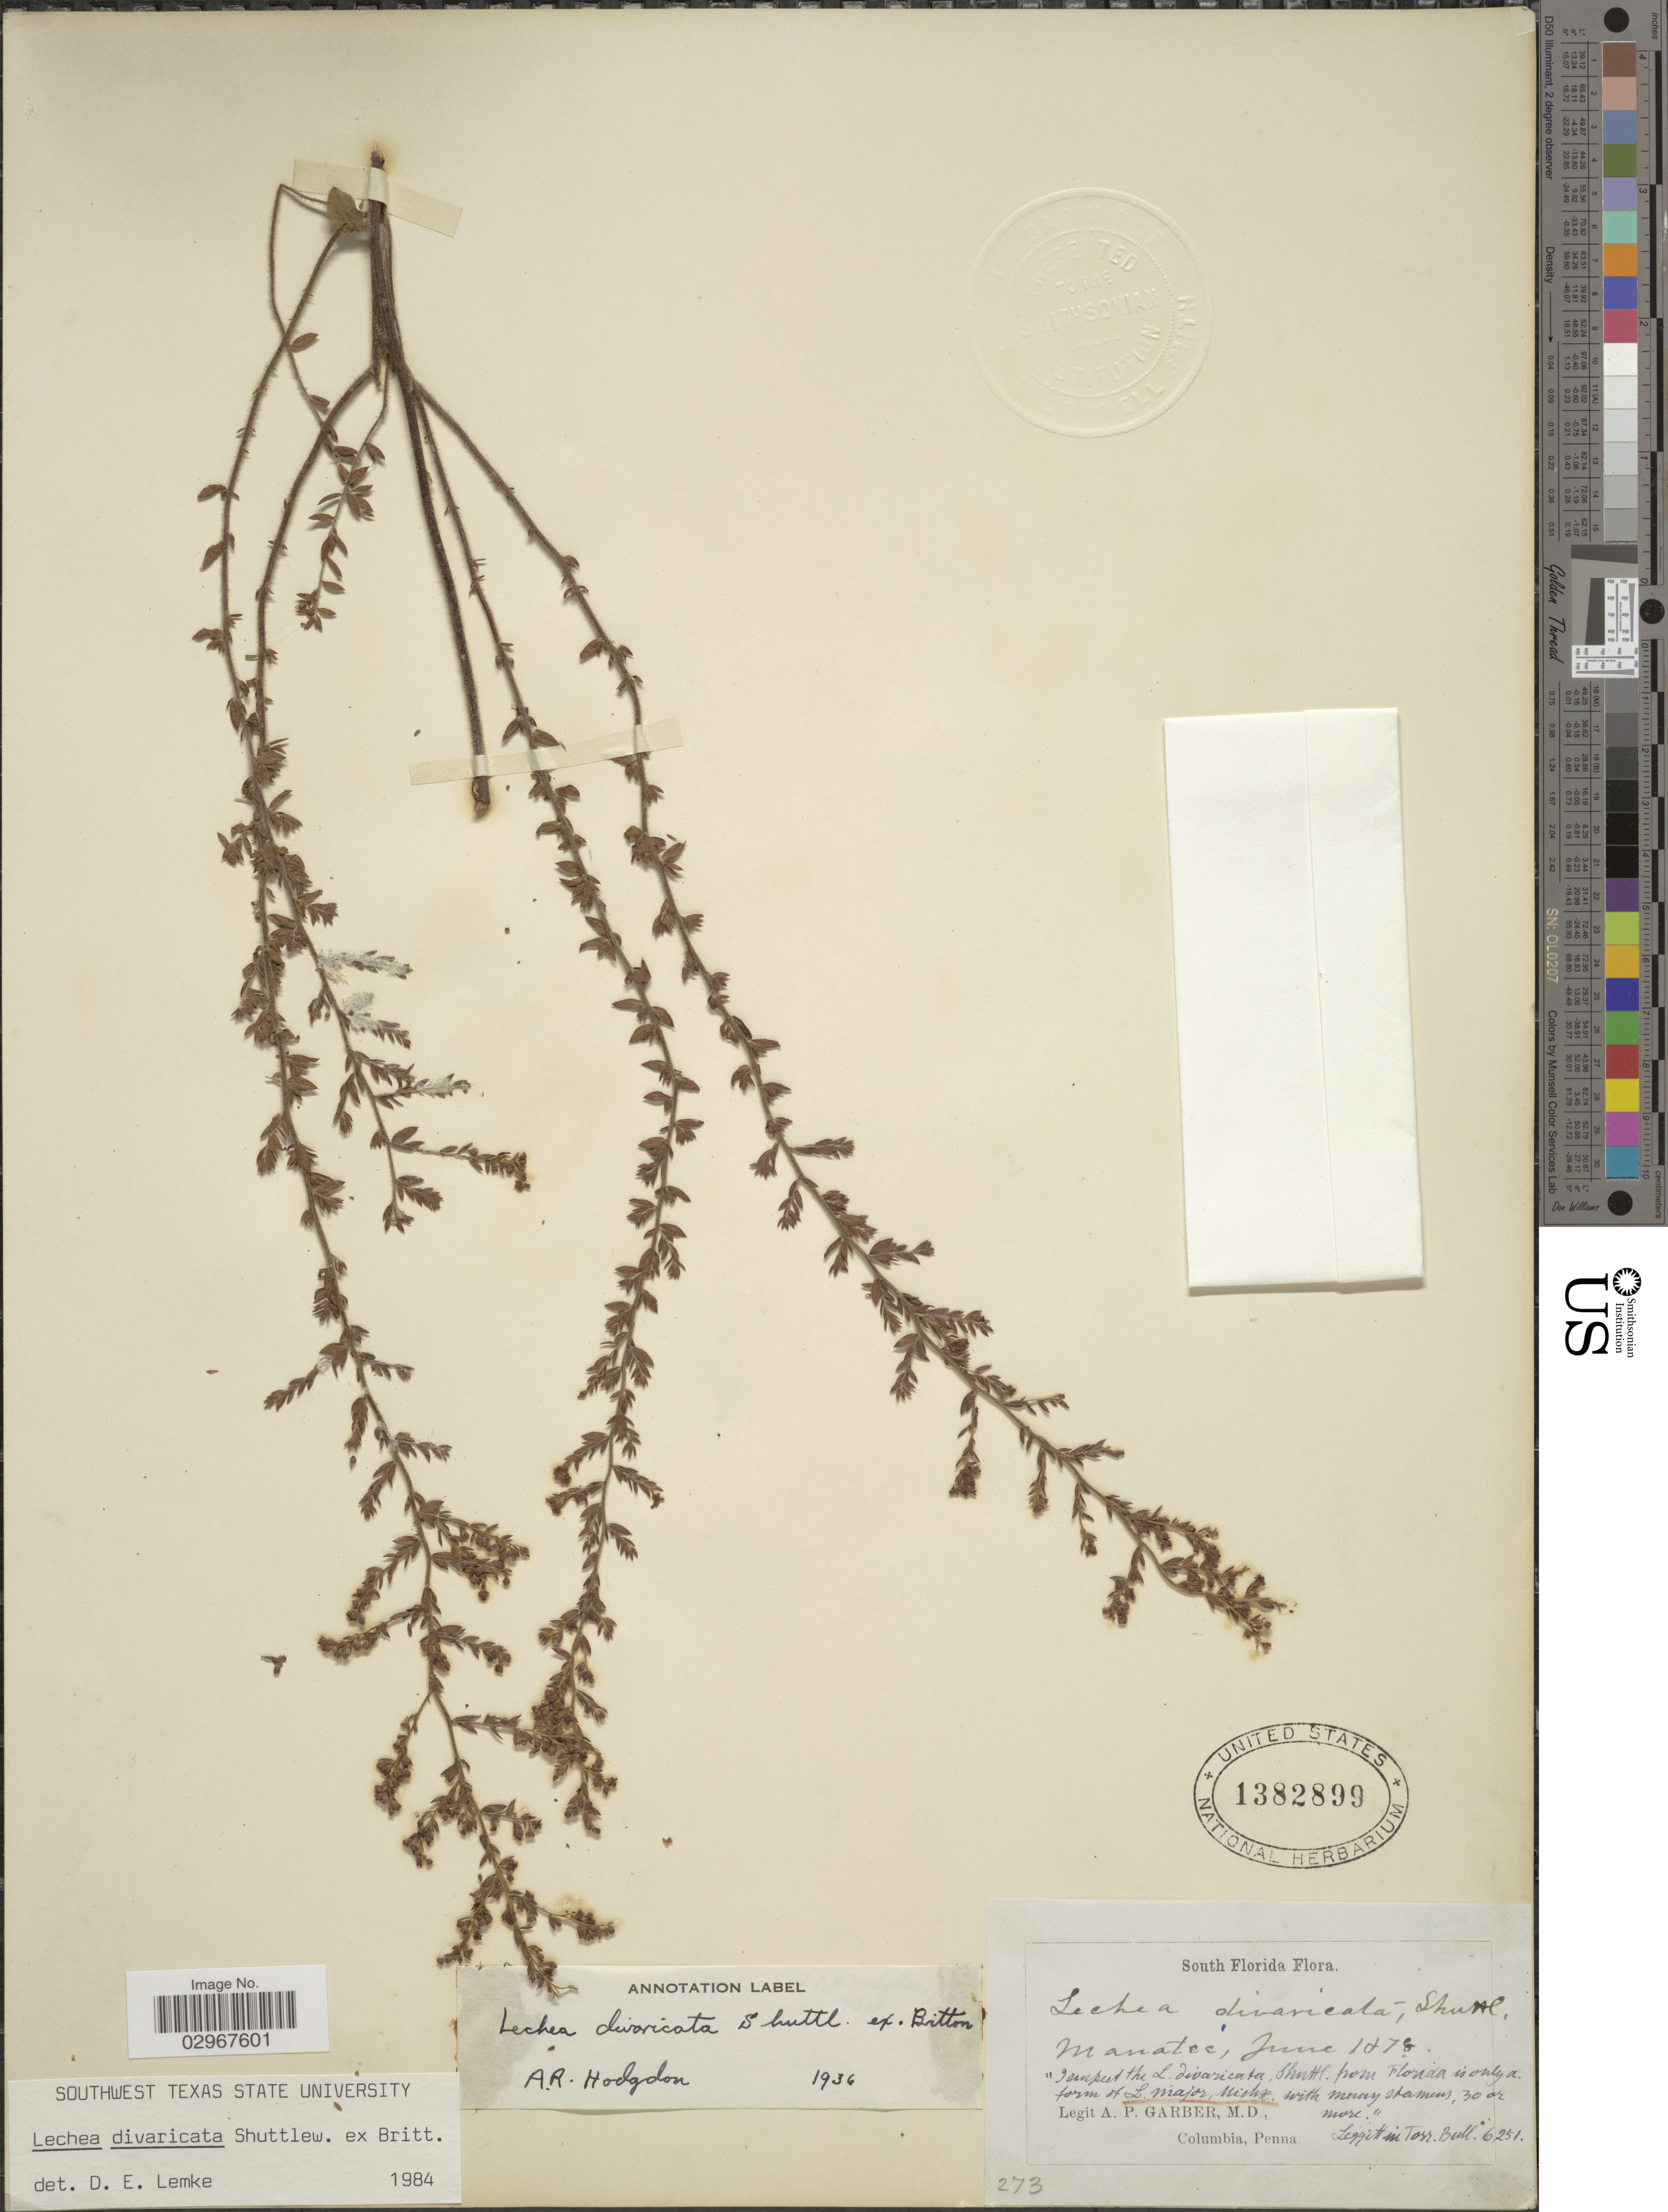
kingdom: Plantae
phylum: Tracheophyta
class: Magnoliopsida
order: Malvales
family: Cistaceae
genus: Lechea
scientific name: Lechea divaricata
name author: Shuttlew. ex Britton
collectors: A. P. Garber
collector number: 273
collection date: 1878-06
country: United States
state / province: Florida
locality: South Florida. Manatee.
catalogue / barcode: US 1382899